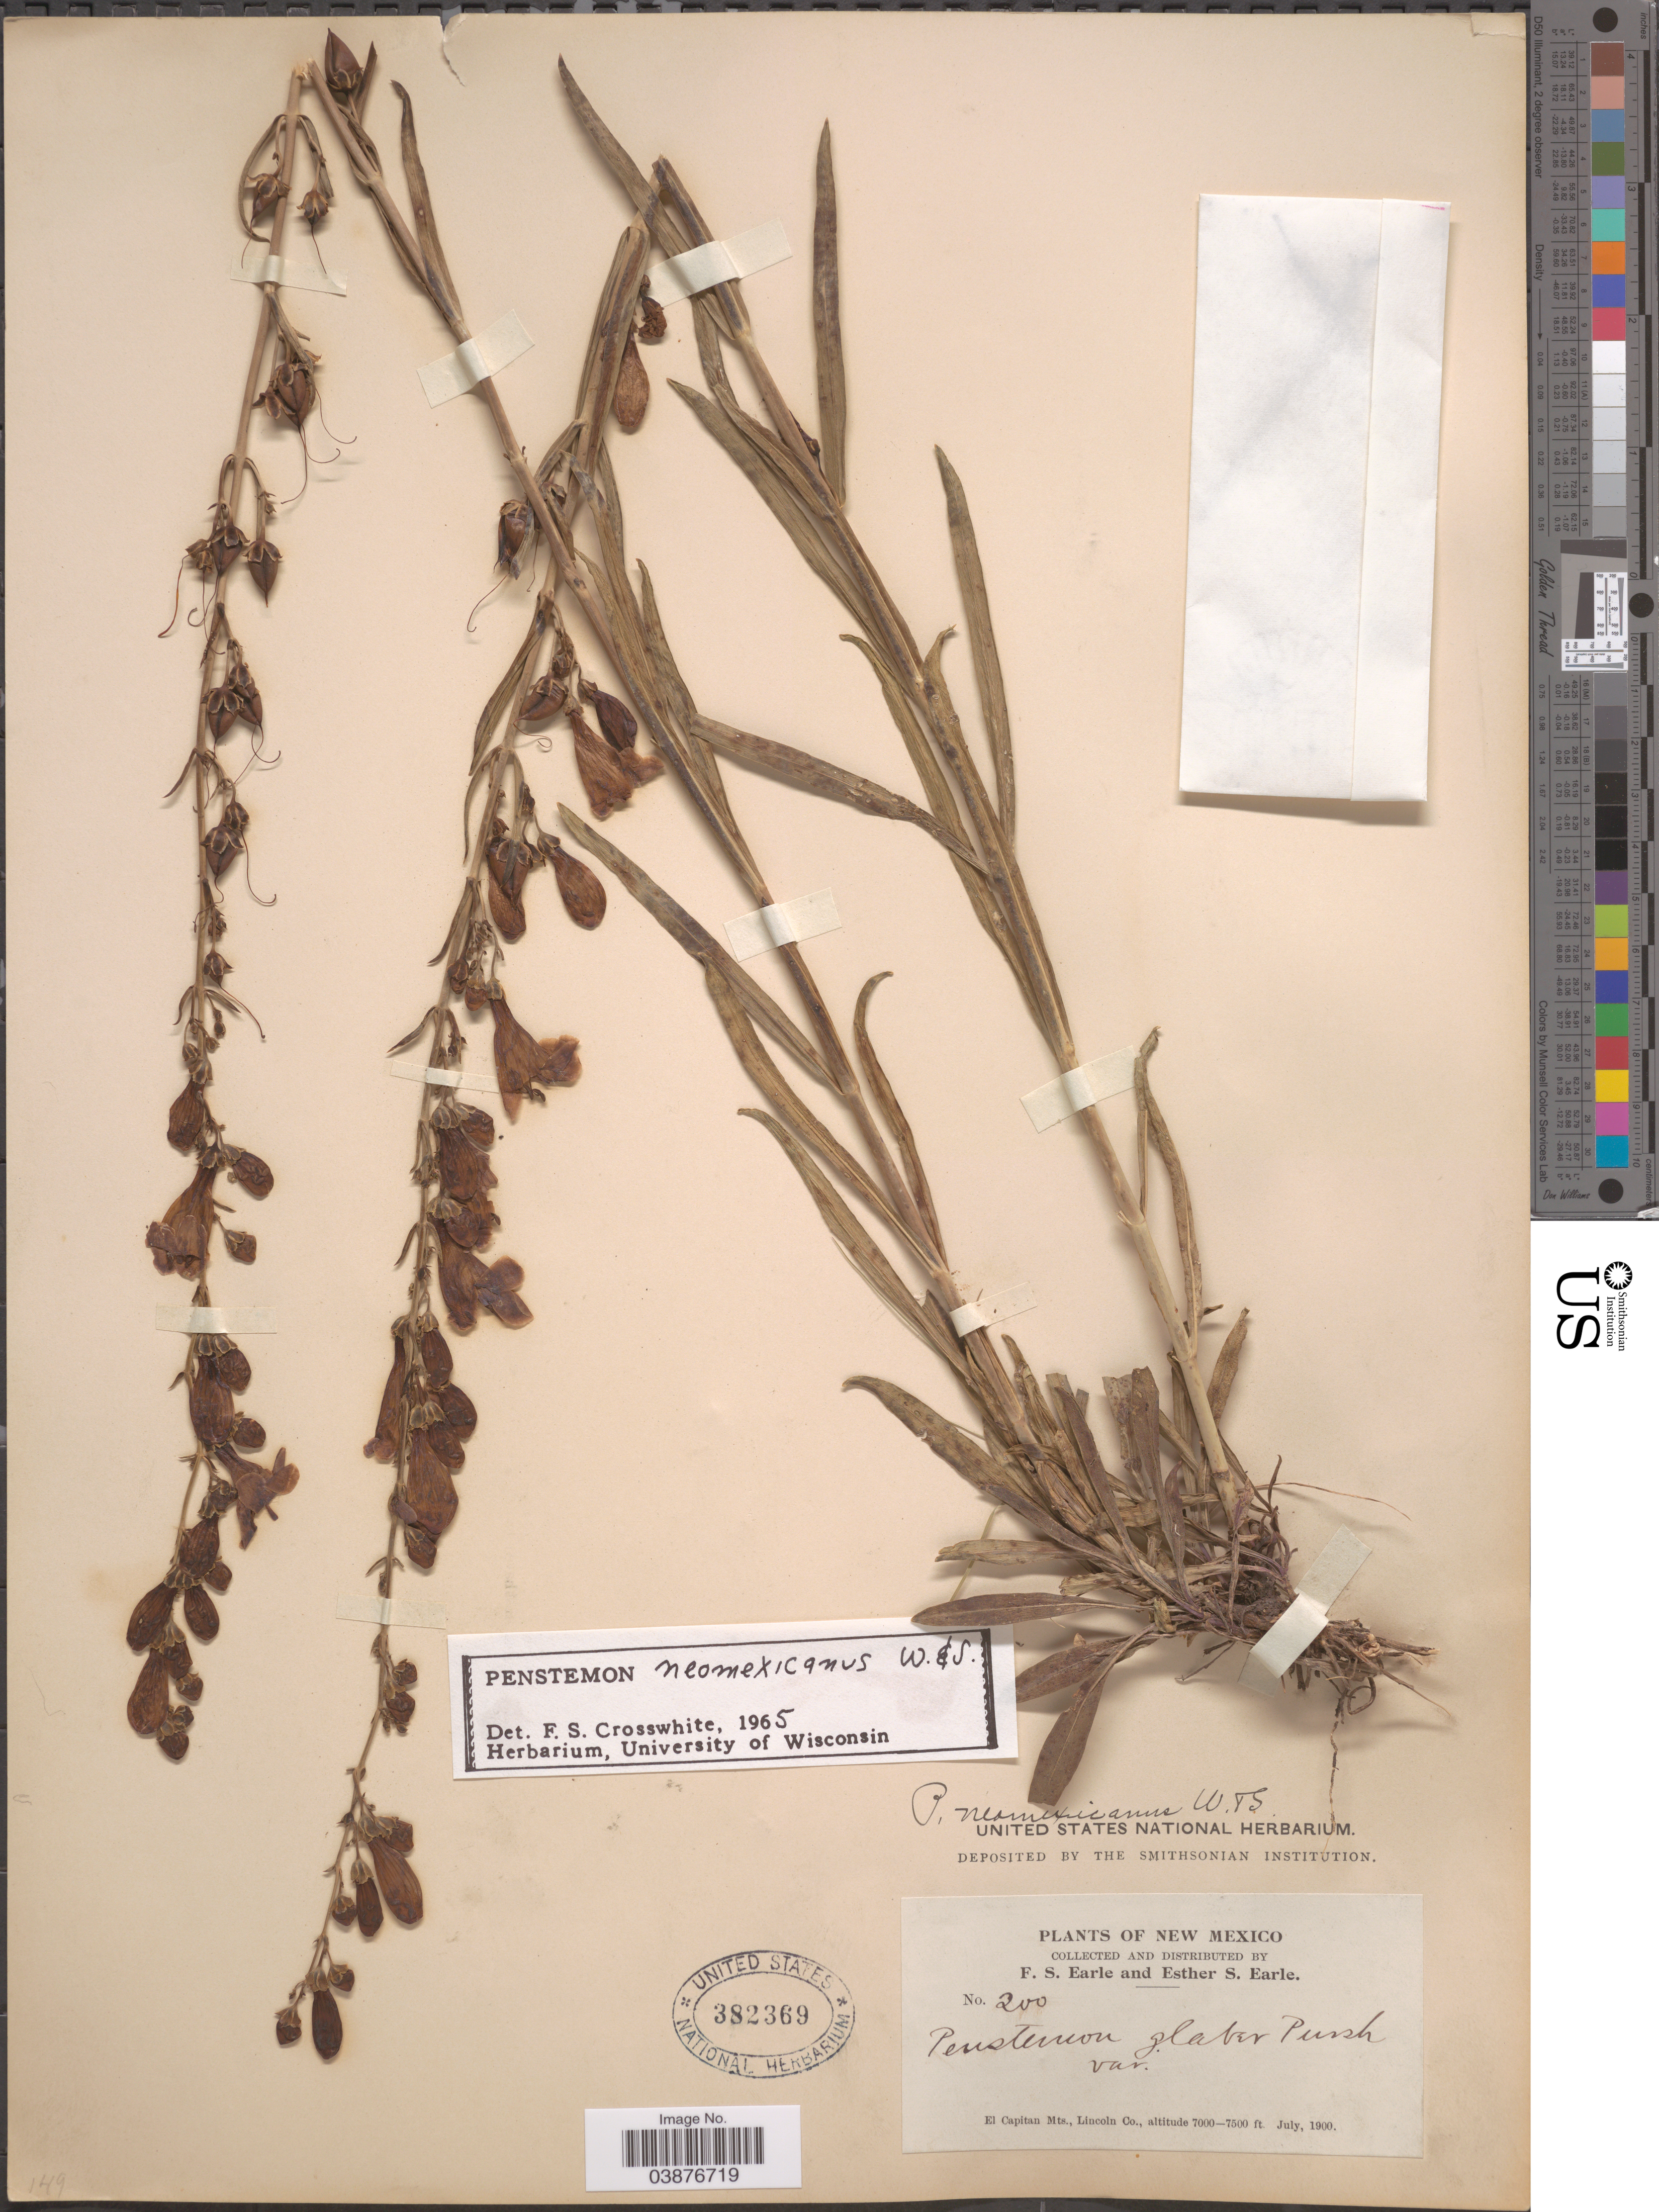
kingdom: Plantae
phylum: Tracheophyta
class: Magnoliopsida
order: Lamiales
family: Plantaginaceae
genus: Penstemon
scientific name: Penstemon neomexicanus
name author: Wooton & Standl.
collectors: F. S. Earle & E. S. Earle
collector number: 200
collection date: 1900-07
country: United States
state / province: New Mexico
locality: El Capitan Mts., Lincoln Co.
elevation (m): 2134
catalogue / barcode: US 382369